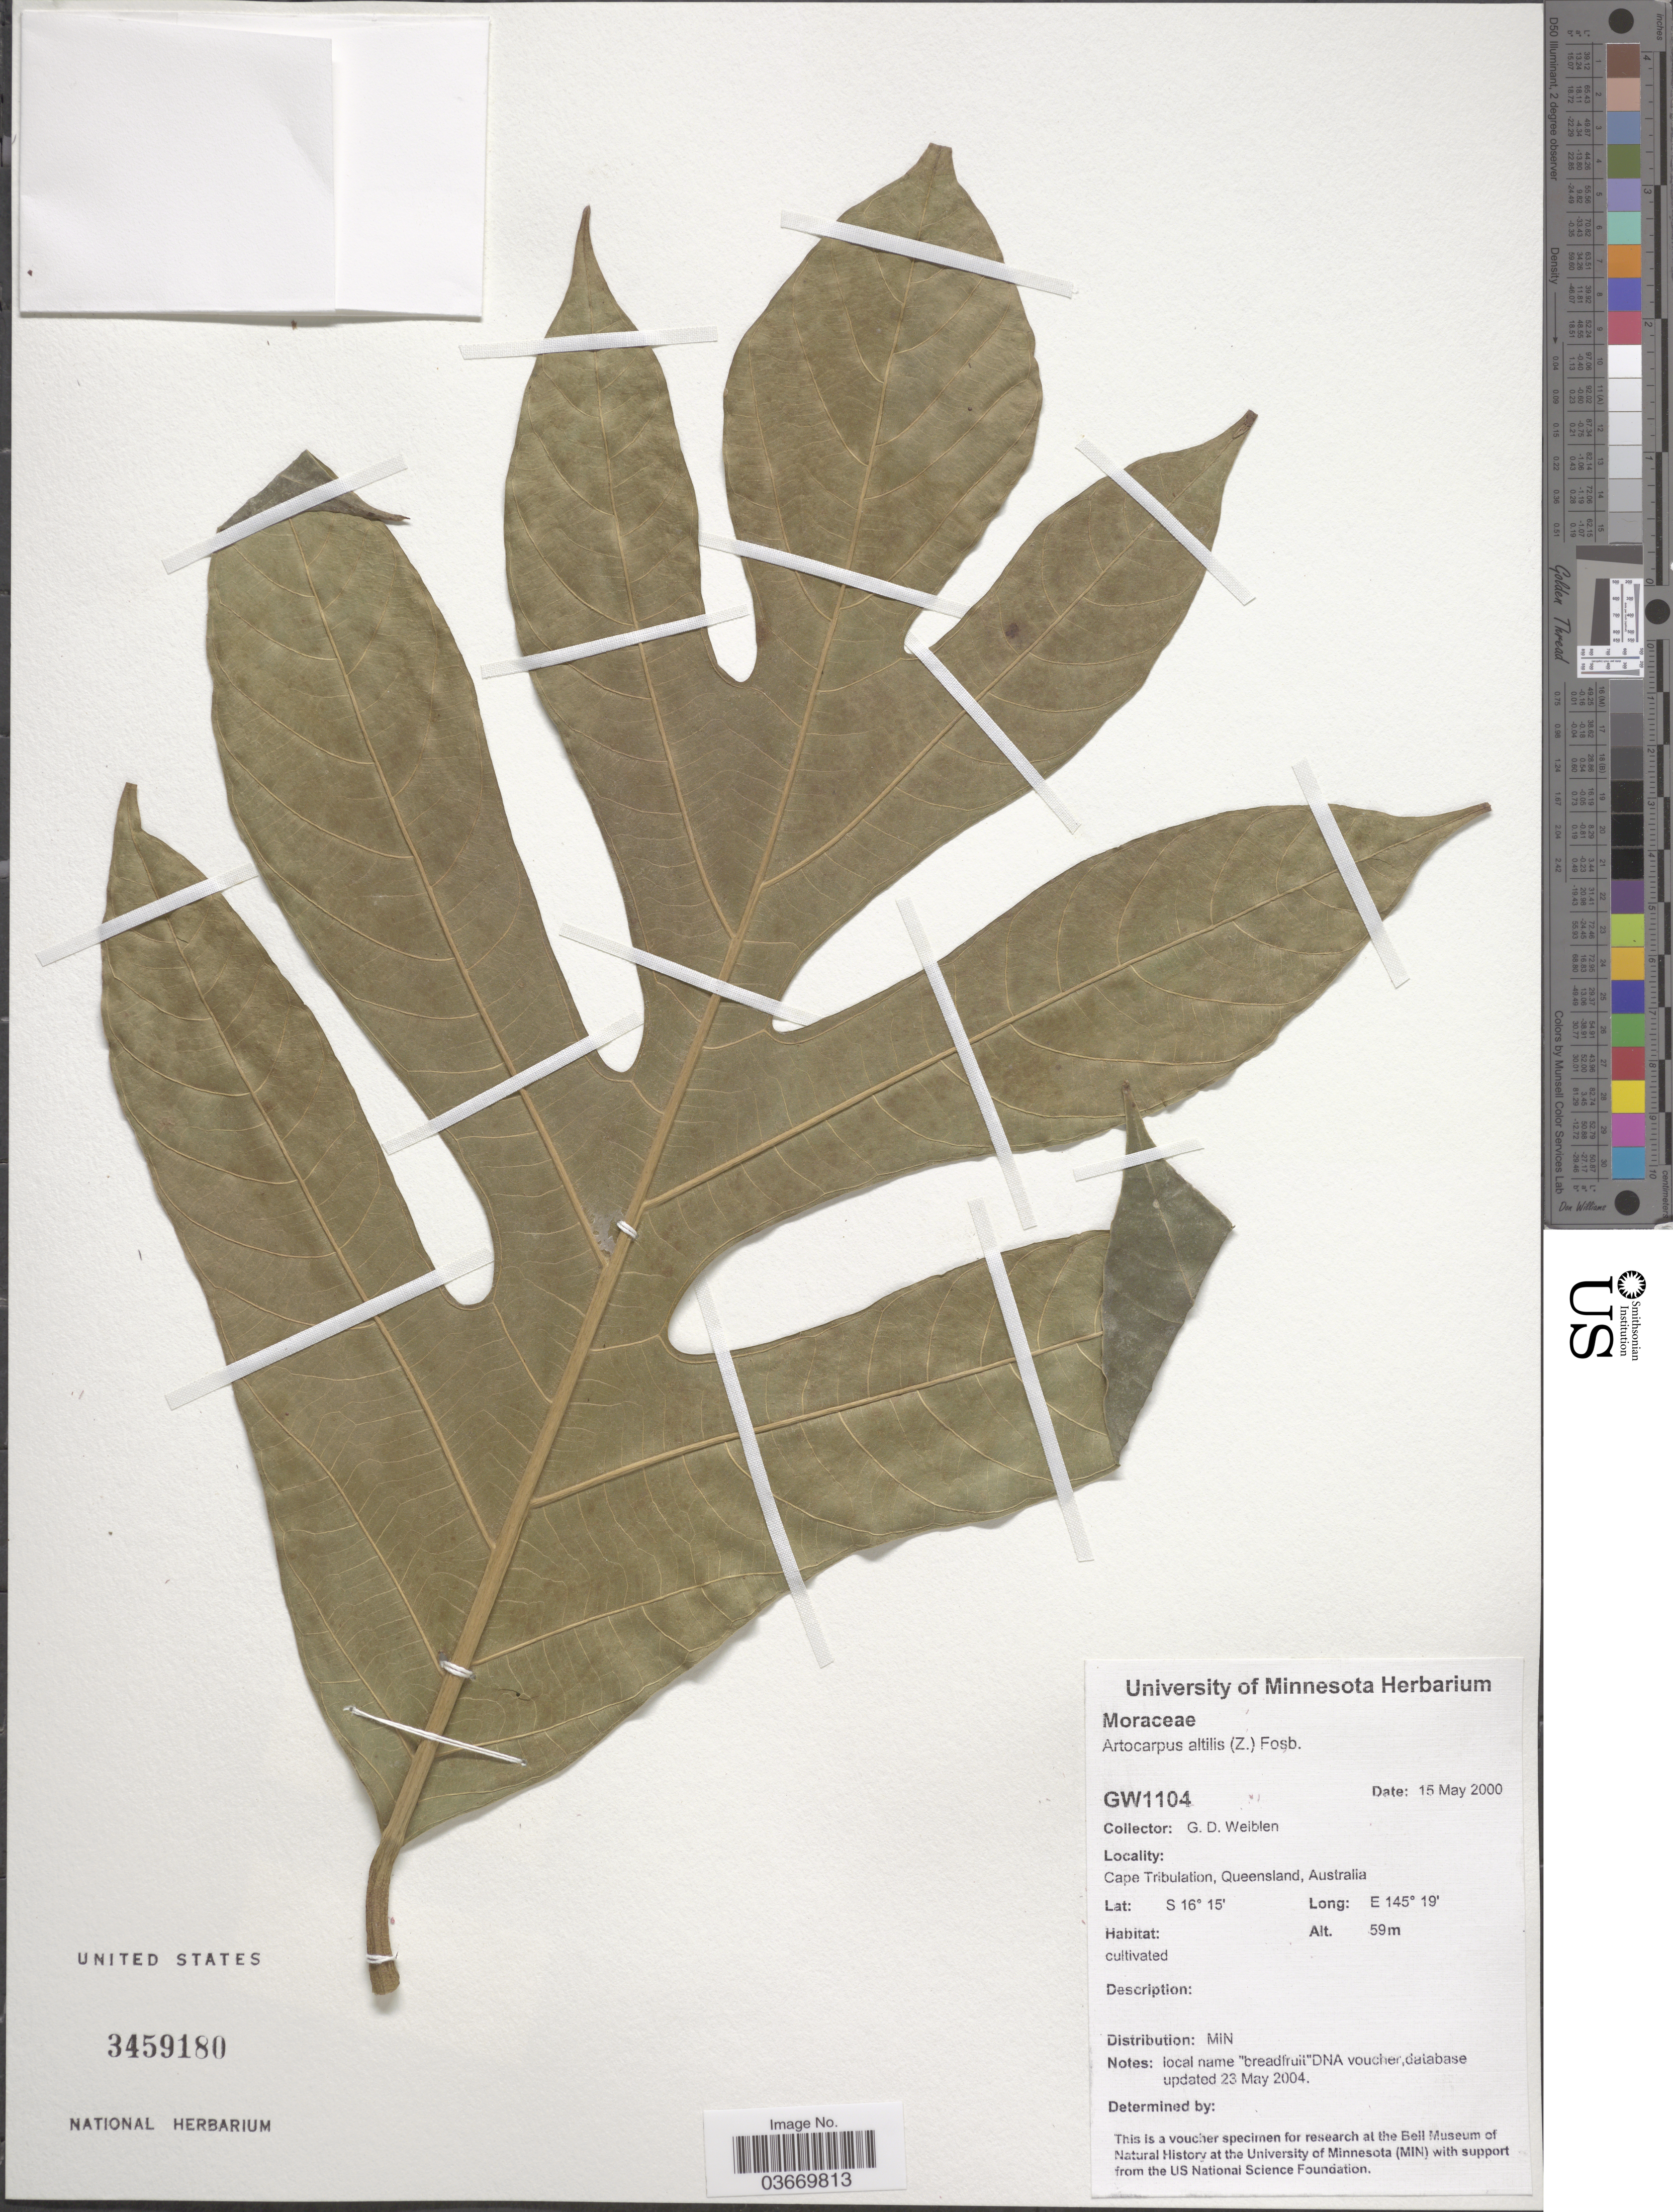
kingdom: Plantae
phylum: Tracheophyta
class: Magnoliopsida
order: Rosales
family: Moraceae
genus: Artocarpus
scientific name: Artocarpus altilis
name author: (Parkinson) Fosberg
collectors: G. D. Weiblen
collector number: GW1104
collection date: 2000-05-15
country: Australia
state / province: Queensland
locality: Cape Tribulation.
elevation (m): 59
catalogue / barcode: US 3459180